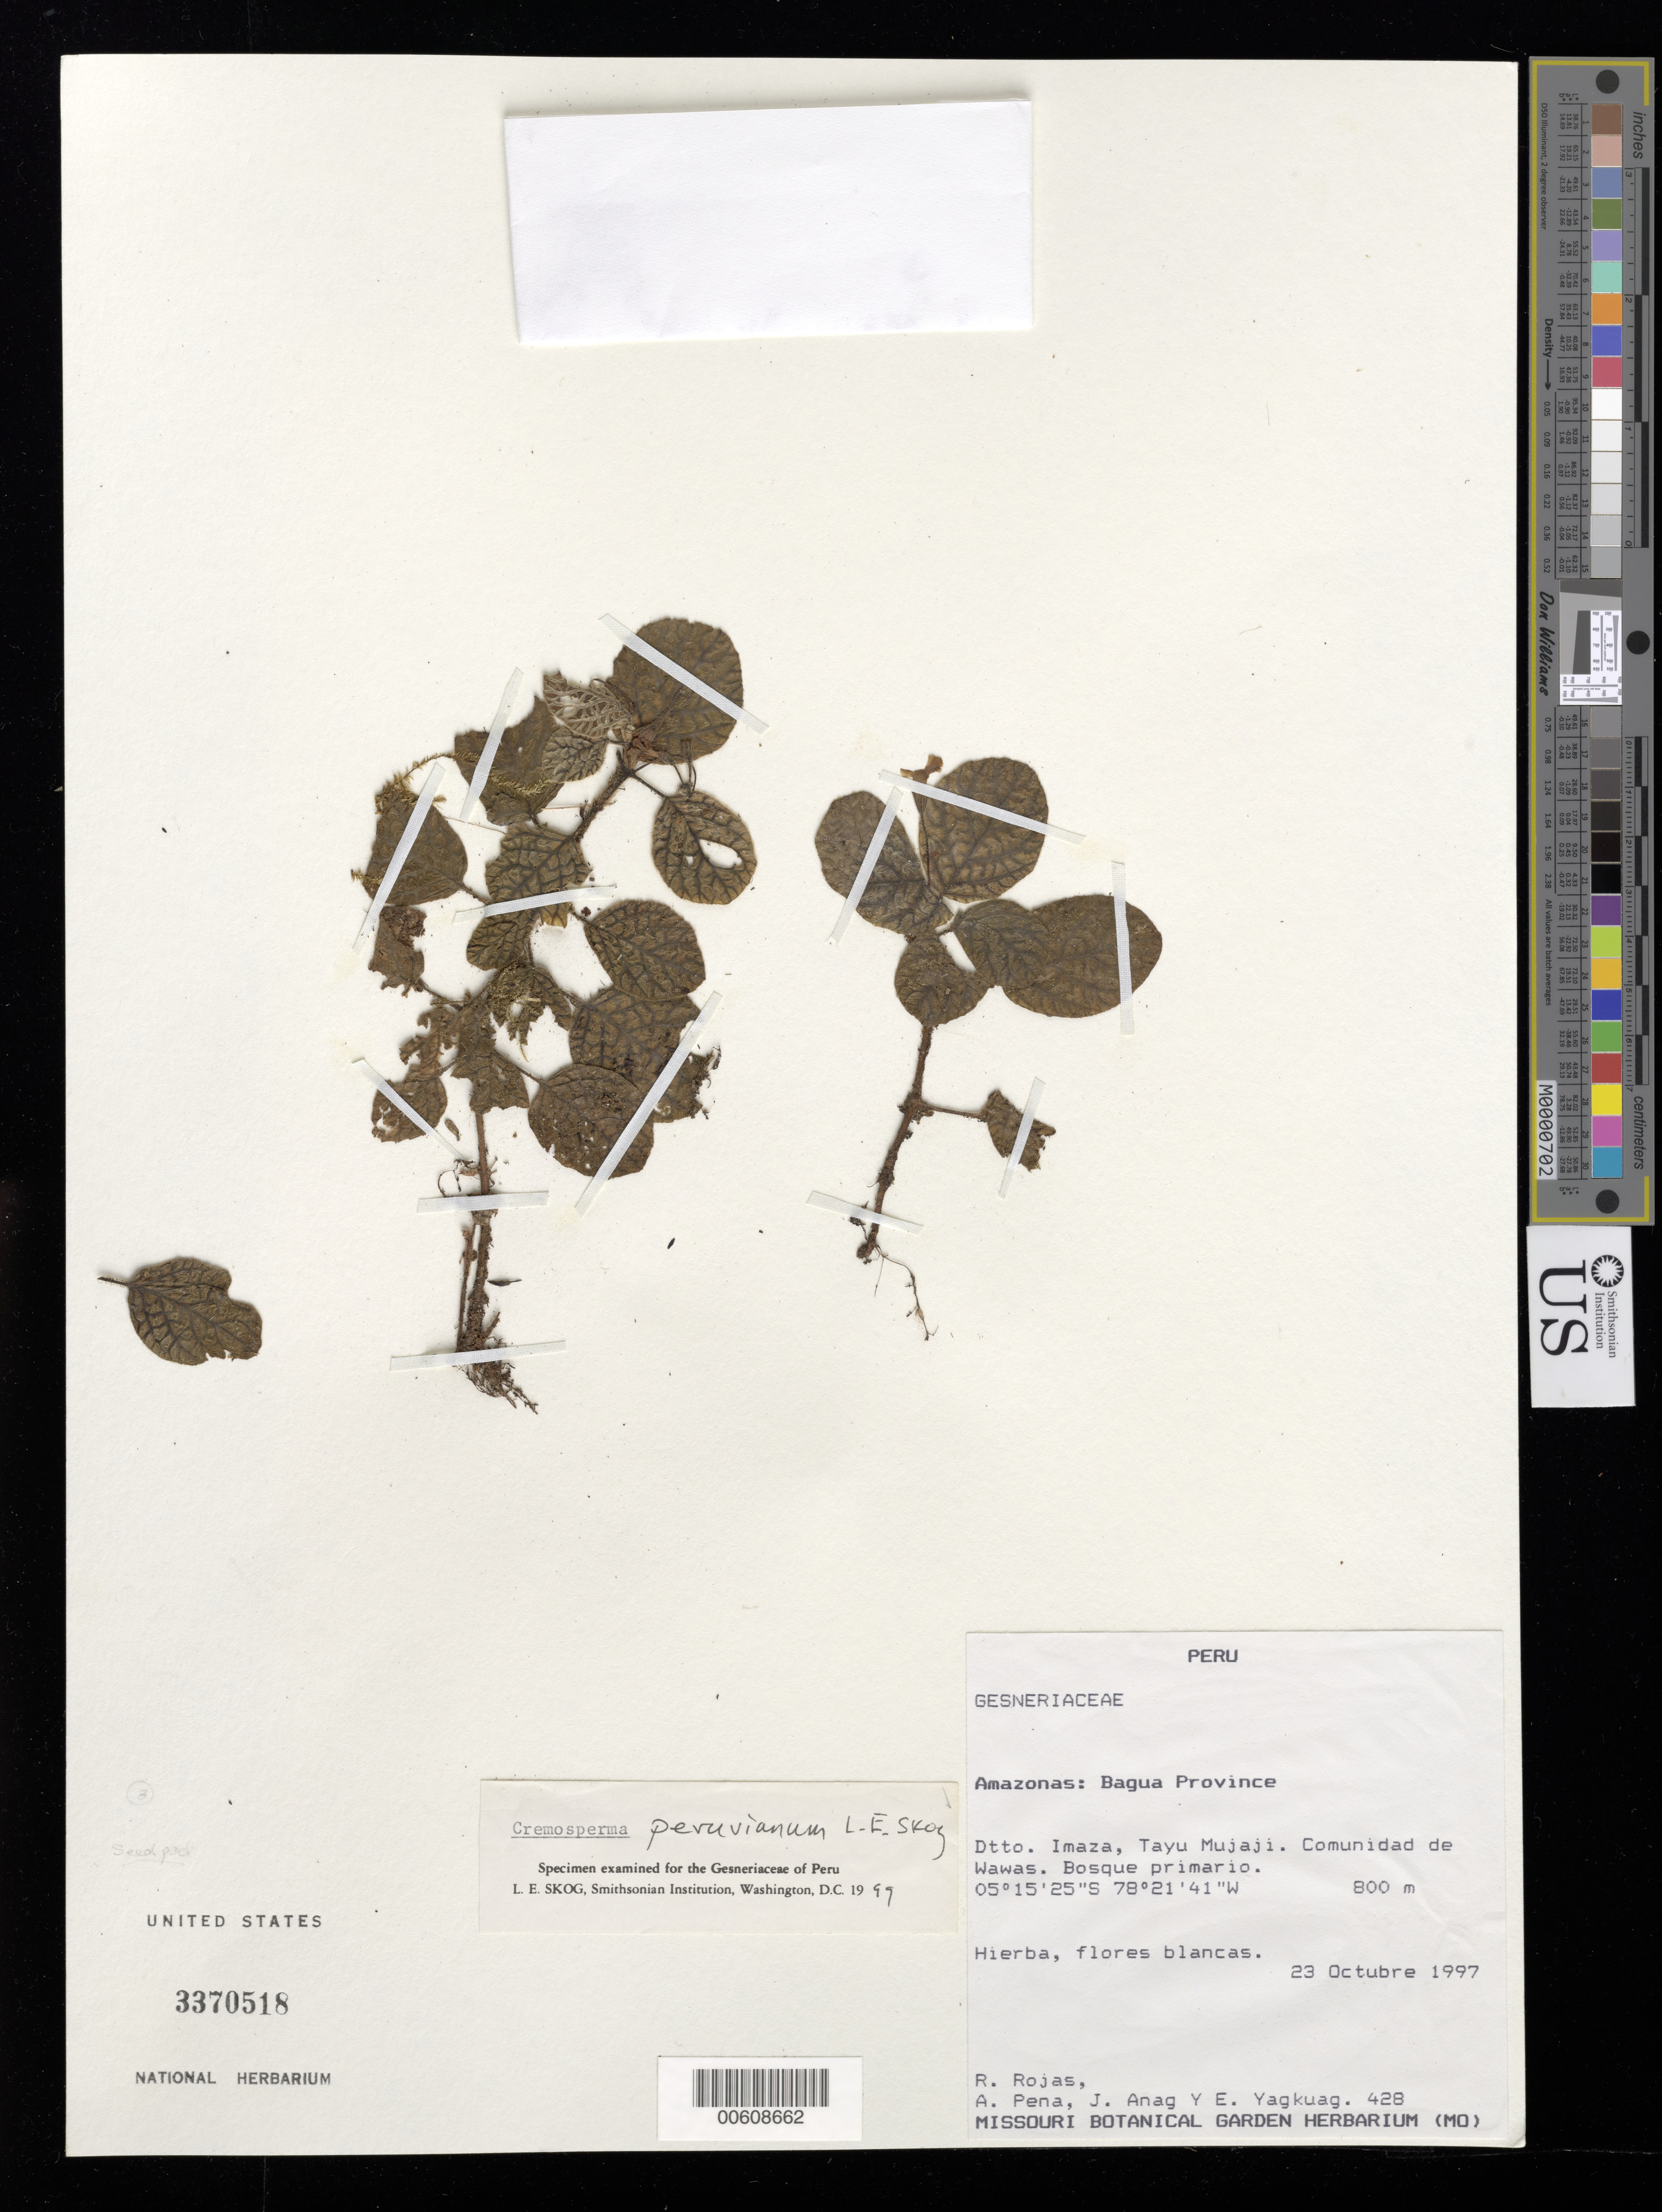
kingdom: Plantae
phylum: Tracheophyta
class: Magnoliopsida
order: Lamiales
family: Gesneriaceae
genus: Cremosperma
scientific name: Cremosperma peruvianum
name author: L.E. Skog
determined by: Skog, Laurence E.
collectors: R. Rojas, A. Peña, J. Anag & E. Yagkuag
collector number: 428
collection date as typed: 23 Oct 1997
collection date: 1997-10-23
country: Peru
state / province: Amazonas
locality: Prov. Bagua, Dtto. Imaza; Tayu Mujaji, comunidad de Wawas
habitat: Bosque primario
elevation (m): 800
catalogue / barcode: US 3370518